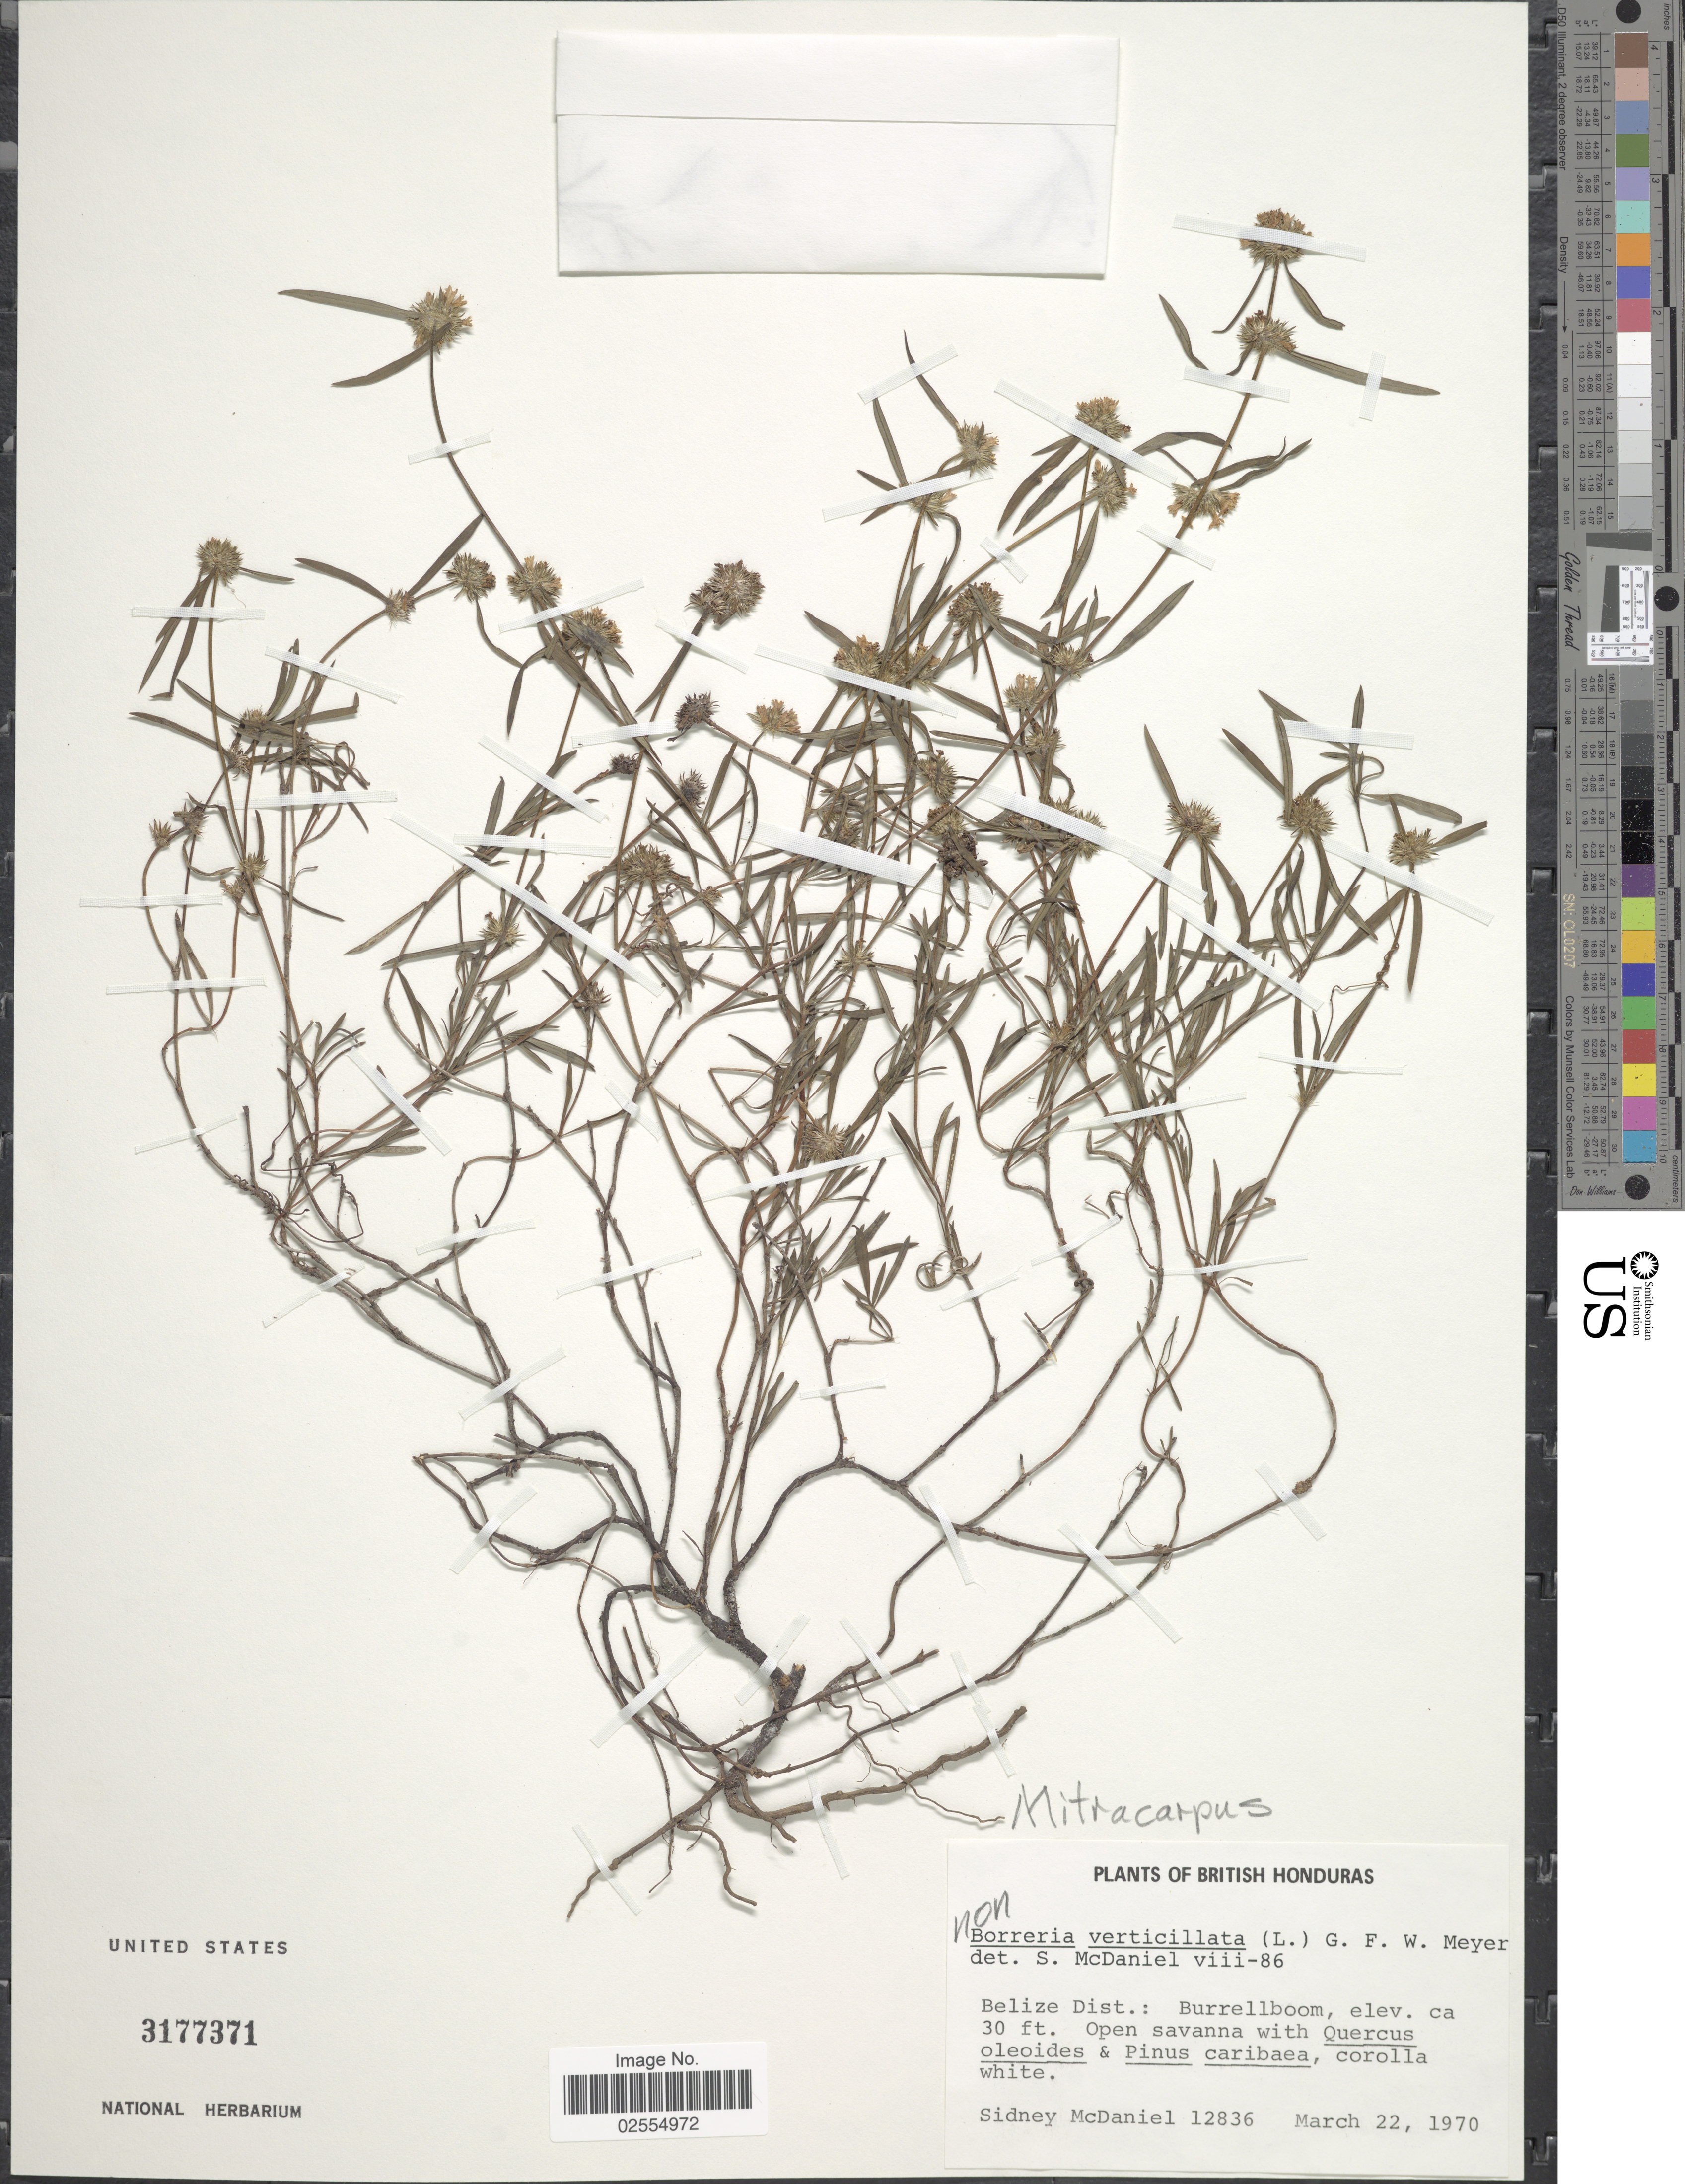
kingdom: Plantae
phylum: Tracheophyta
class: Magnoliopsida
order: Gentianales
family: Rubiaceae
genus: Mitracarpus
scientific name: Mitracarpus sp.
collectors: S. McDaniel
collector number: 12836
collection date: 1970-03-22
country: Belize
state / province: Belize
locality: Burrelboom. British Honduras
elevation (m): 9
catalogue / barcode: US 3177371